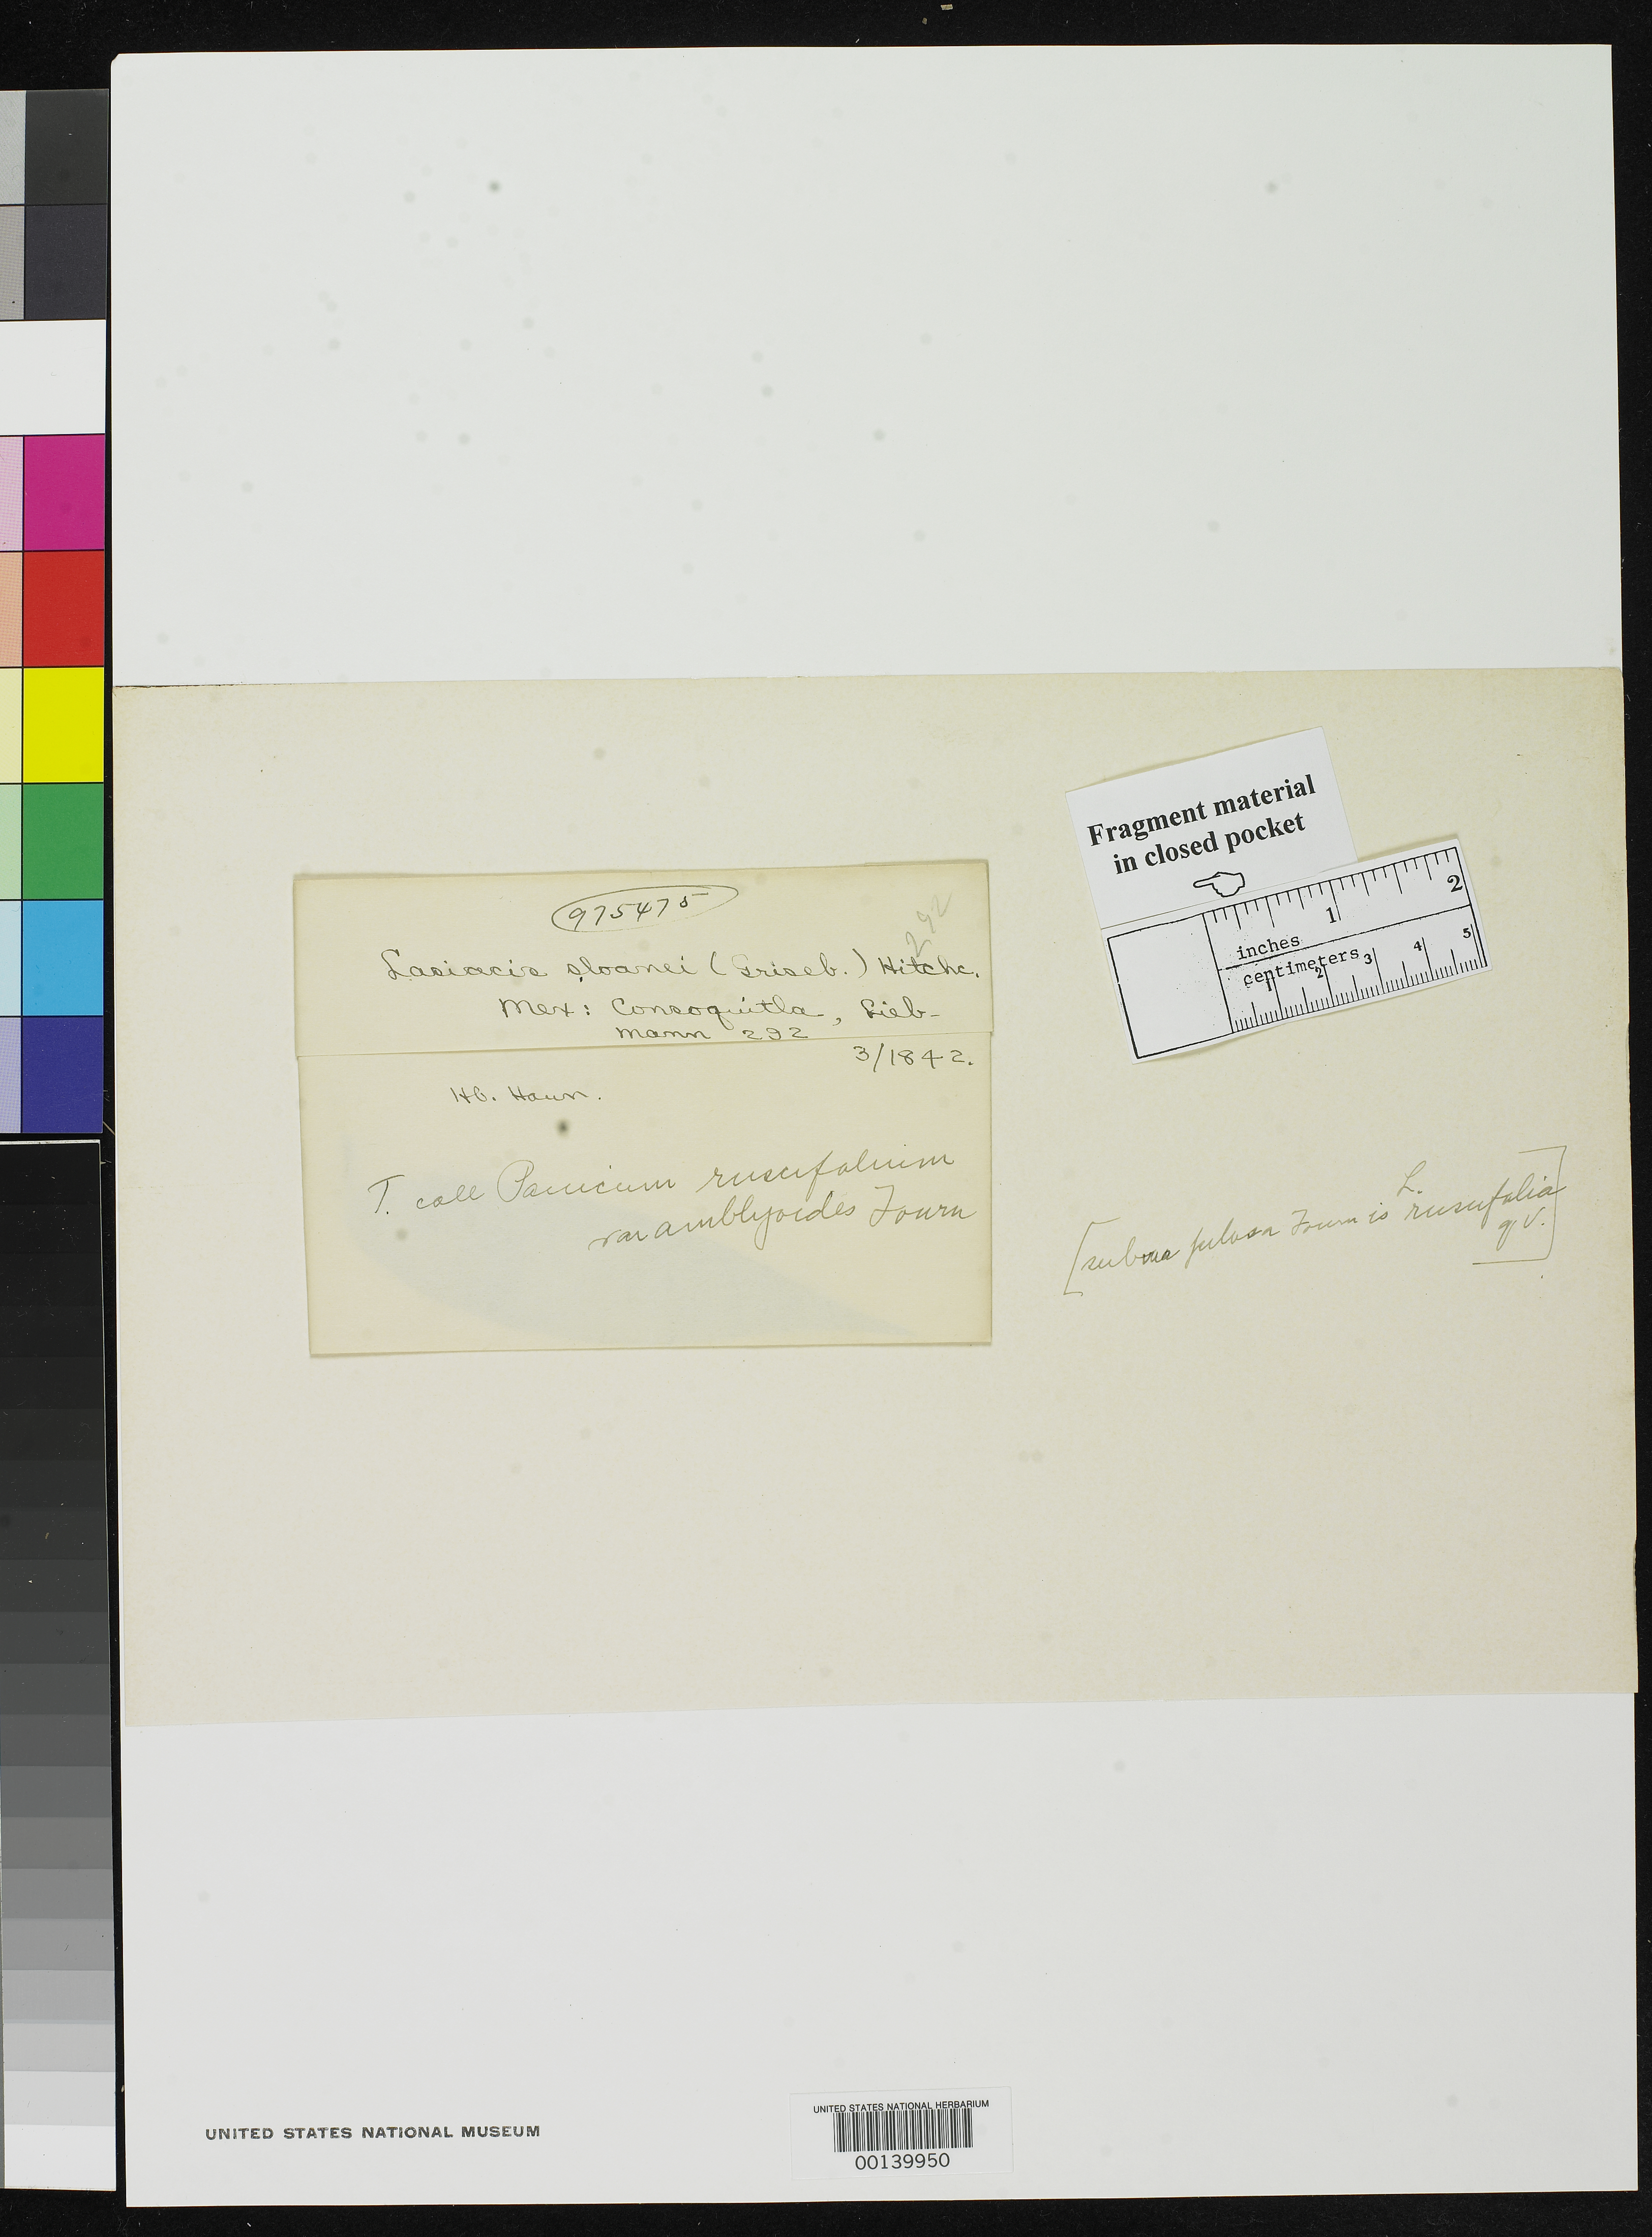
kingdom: Plantae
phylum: Tracheophyta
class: Liliopsida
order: Poales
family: Poaceae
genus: Panicum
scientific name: Panicum ruscifolium var. amblyoides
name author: E. Fourn.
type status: Type Fragment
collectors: F. M. Liebmann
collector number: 292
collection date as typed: Mar 1842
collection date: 1842-03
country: Mexico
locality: Consoquitla.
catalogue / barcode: US 975475